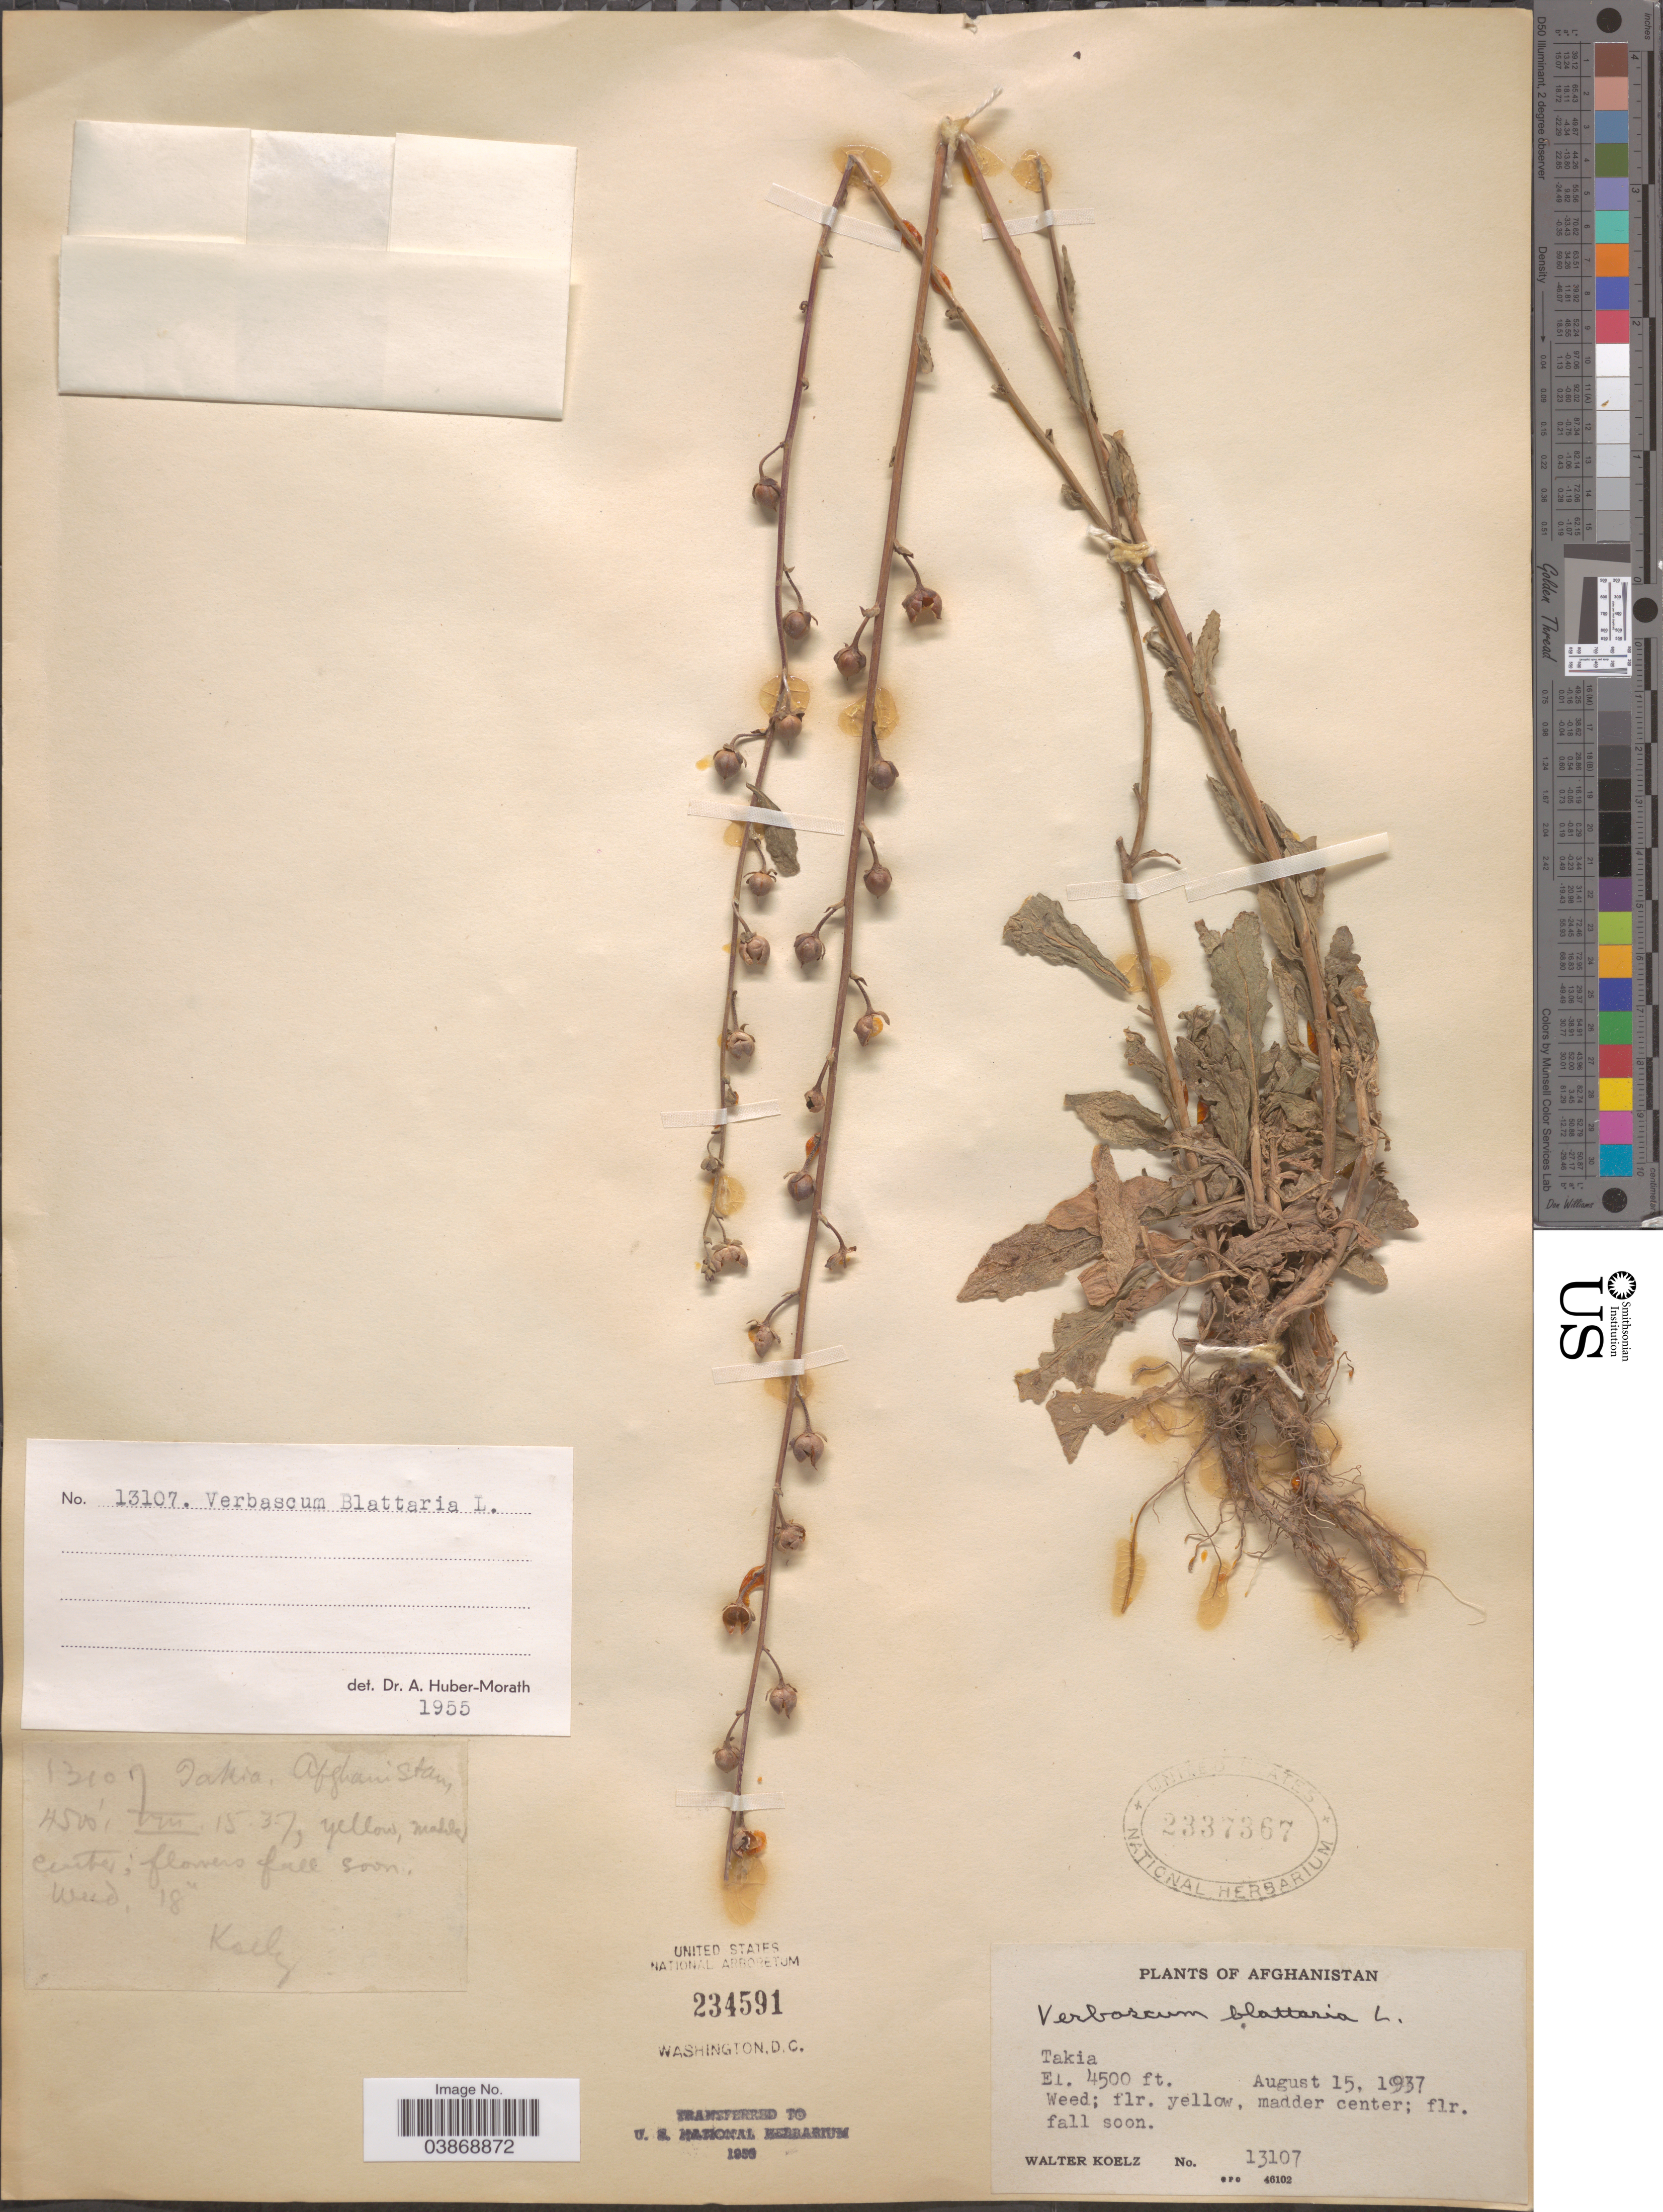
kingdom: Plantae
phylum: Tracheophyta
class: Magnoliopsida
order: Lamiales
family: Scrophulariaceae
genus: Verbascum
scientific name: Verbascum blattaria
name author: L.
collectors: W. N. Koelz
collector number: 13107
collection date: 1937-08-15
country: Afghanistan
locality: Takia.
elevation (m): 1372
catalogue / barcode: US 2337367